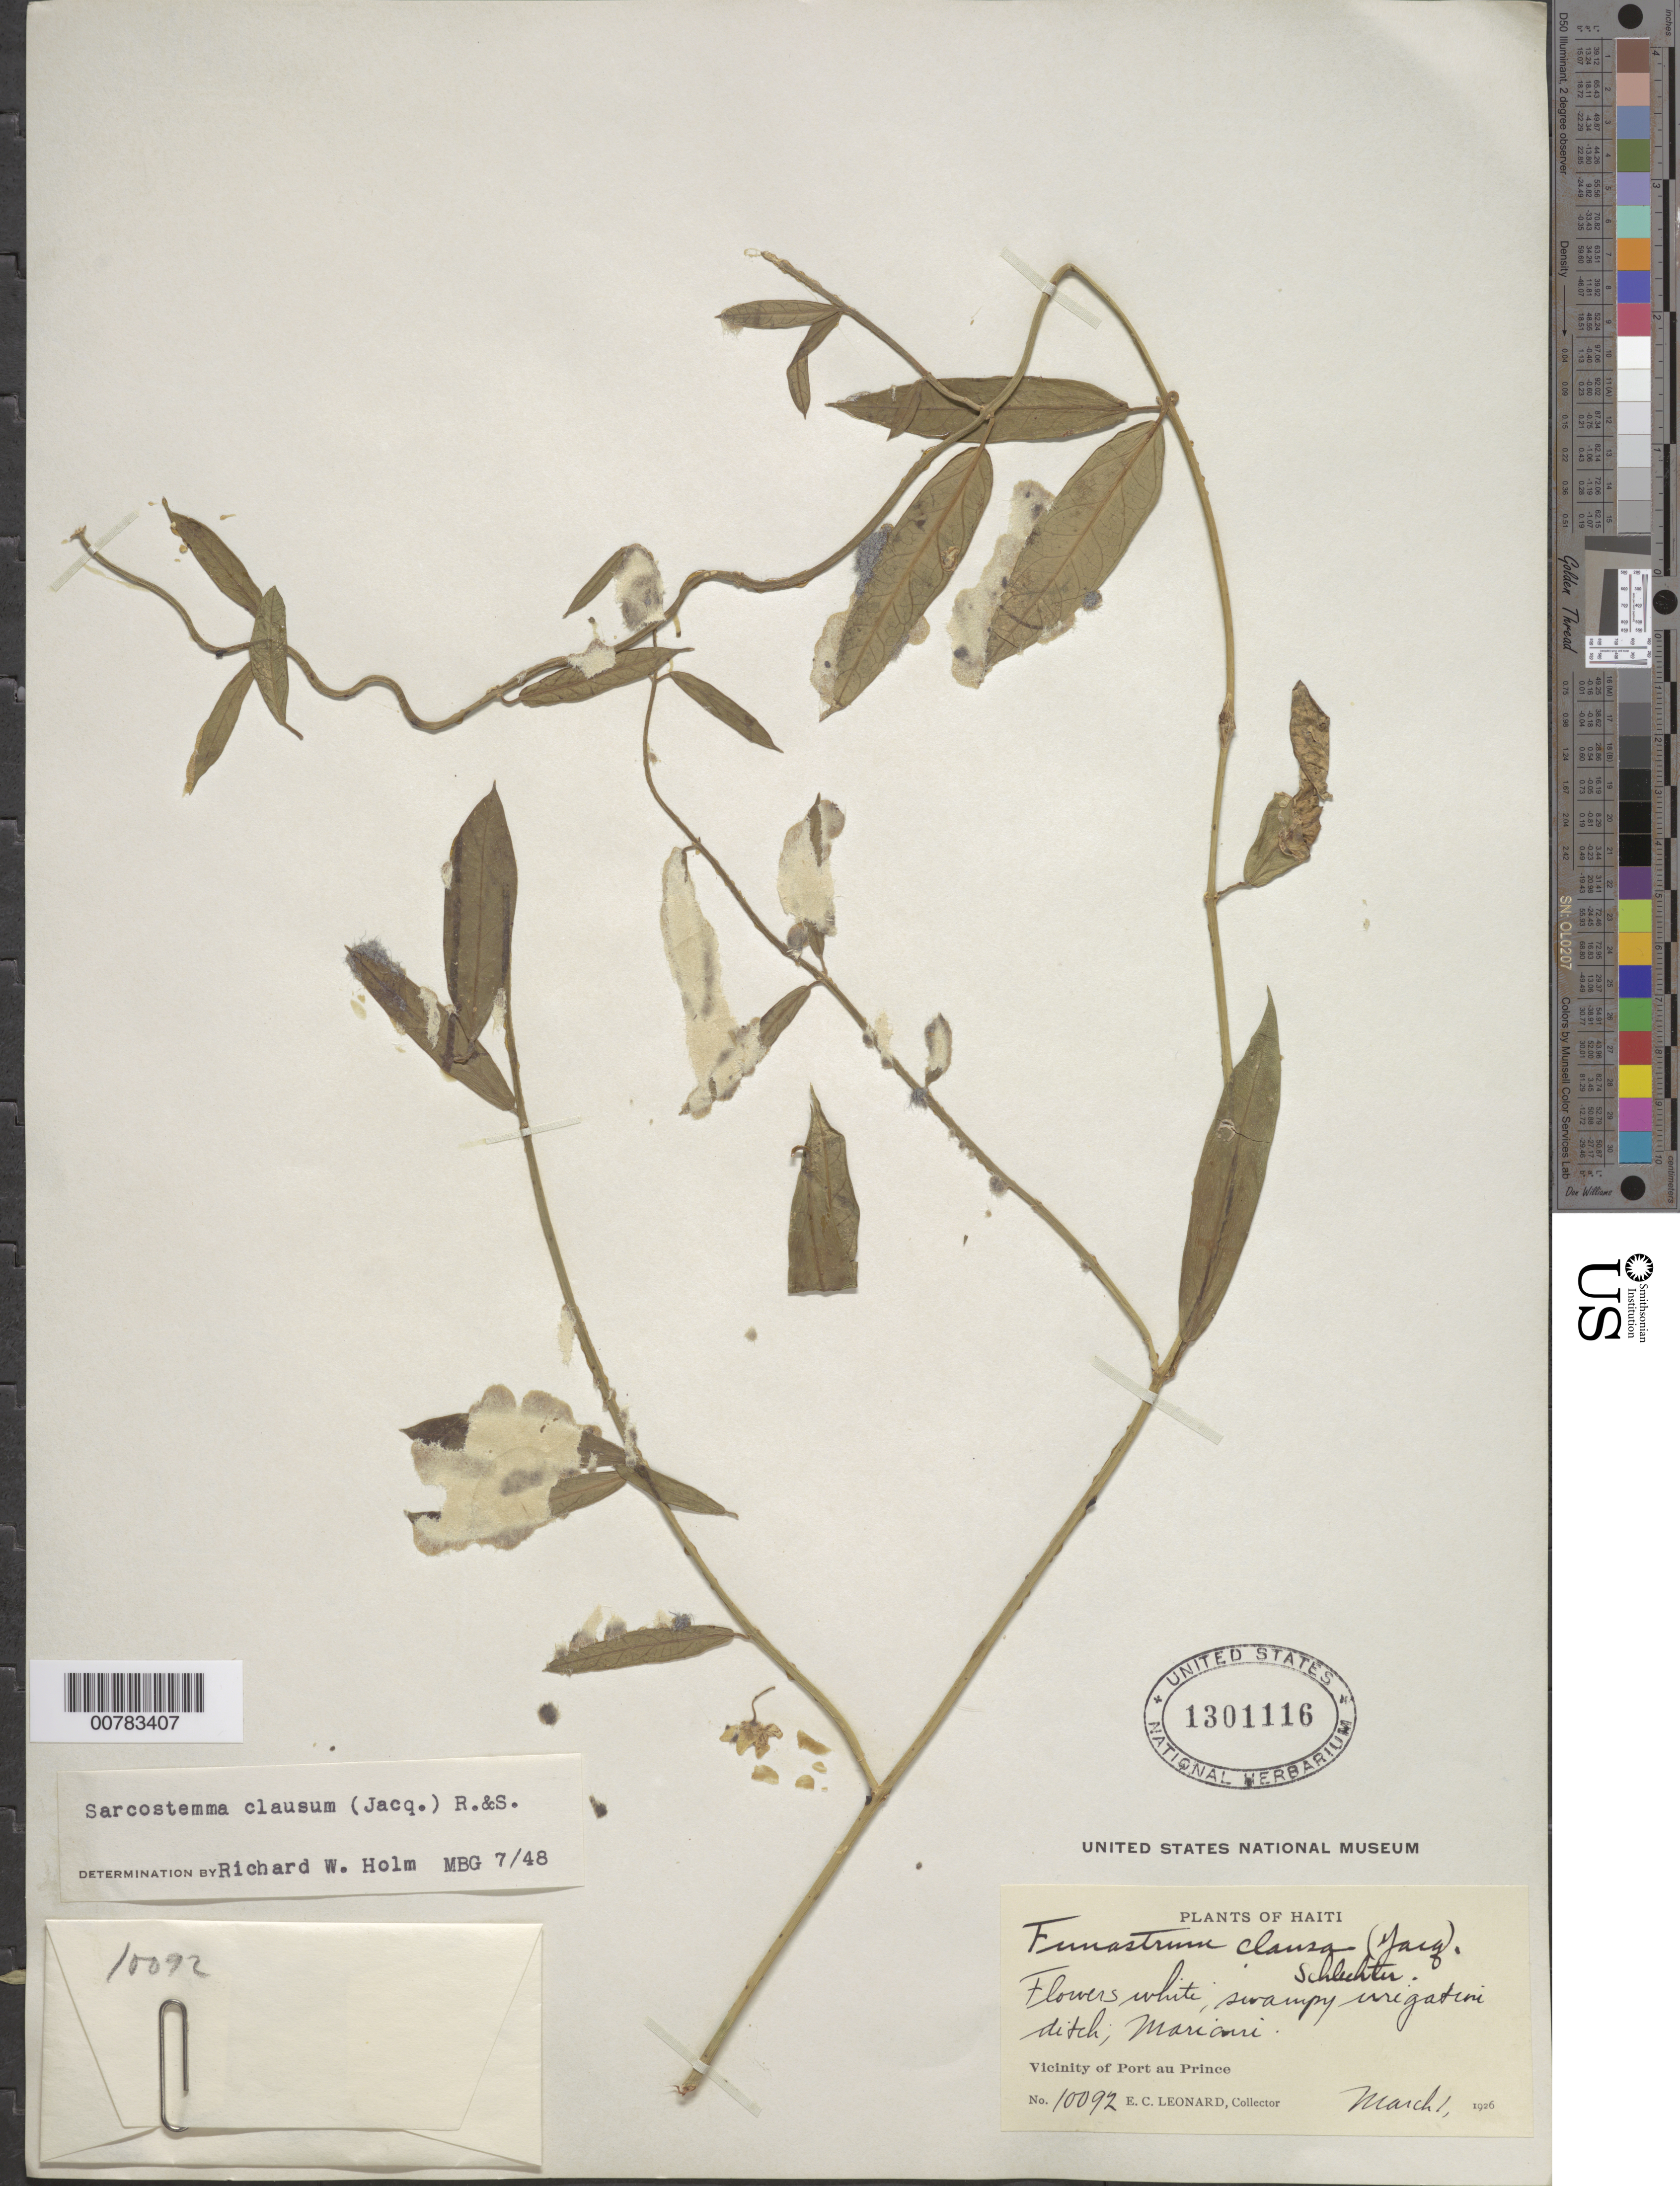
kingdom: Plantae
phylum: Tracheophyta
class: Magnoliopsida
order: Gentianales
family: Apocynaceae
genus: Funastrum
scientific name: Funastrum clausum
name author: (Jacq.) Schltr.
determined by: Holm, R. W., (MO), Missouri Botanical Garden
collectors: E. C. Leonard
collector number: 10092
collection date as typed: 01 Mar 1926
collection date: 1926-03-01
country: Haiti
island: Hispaniola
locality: Vicinity of Port au Prince, Mariani.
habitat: Swampy irrigation ditch.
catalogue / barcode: US 1301116